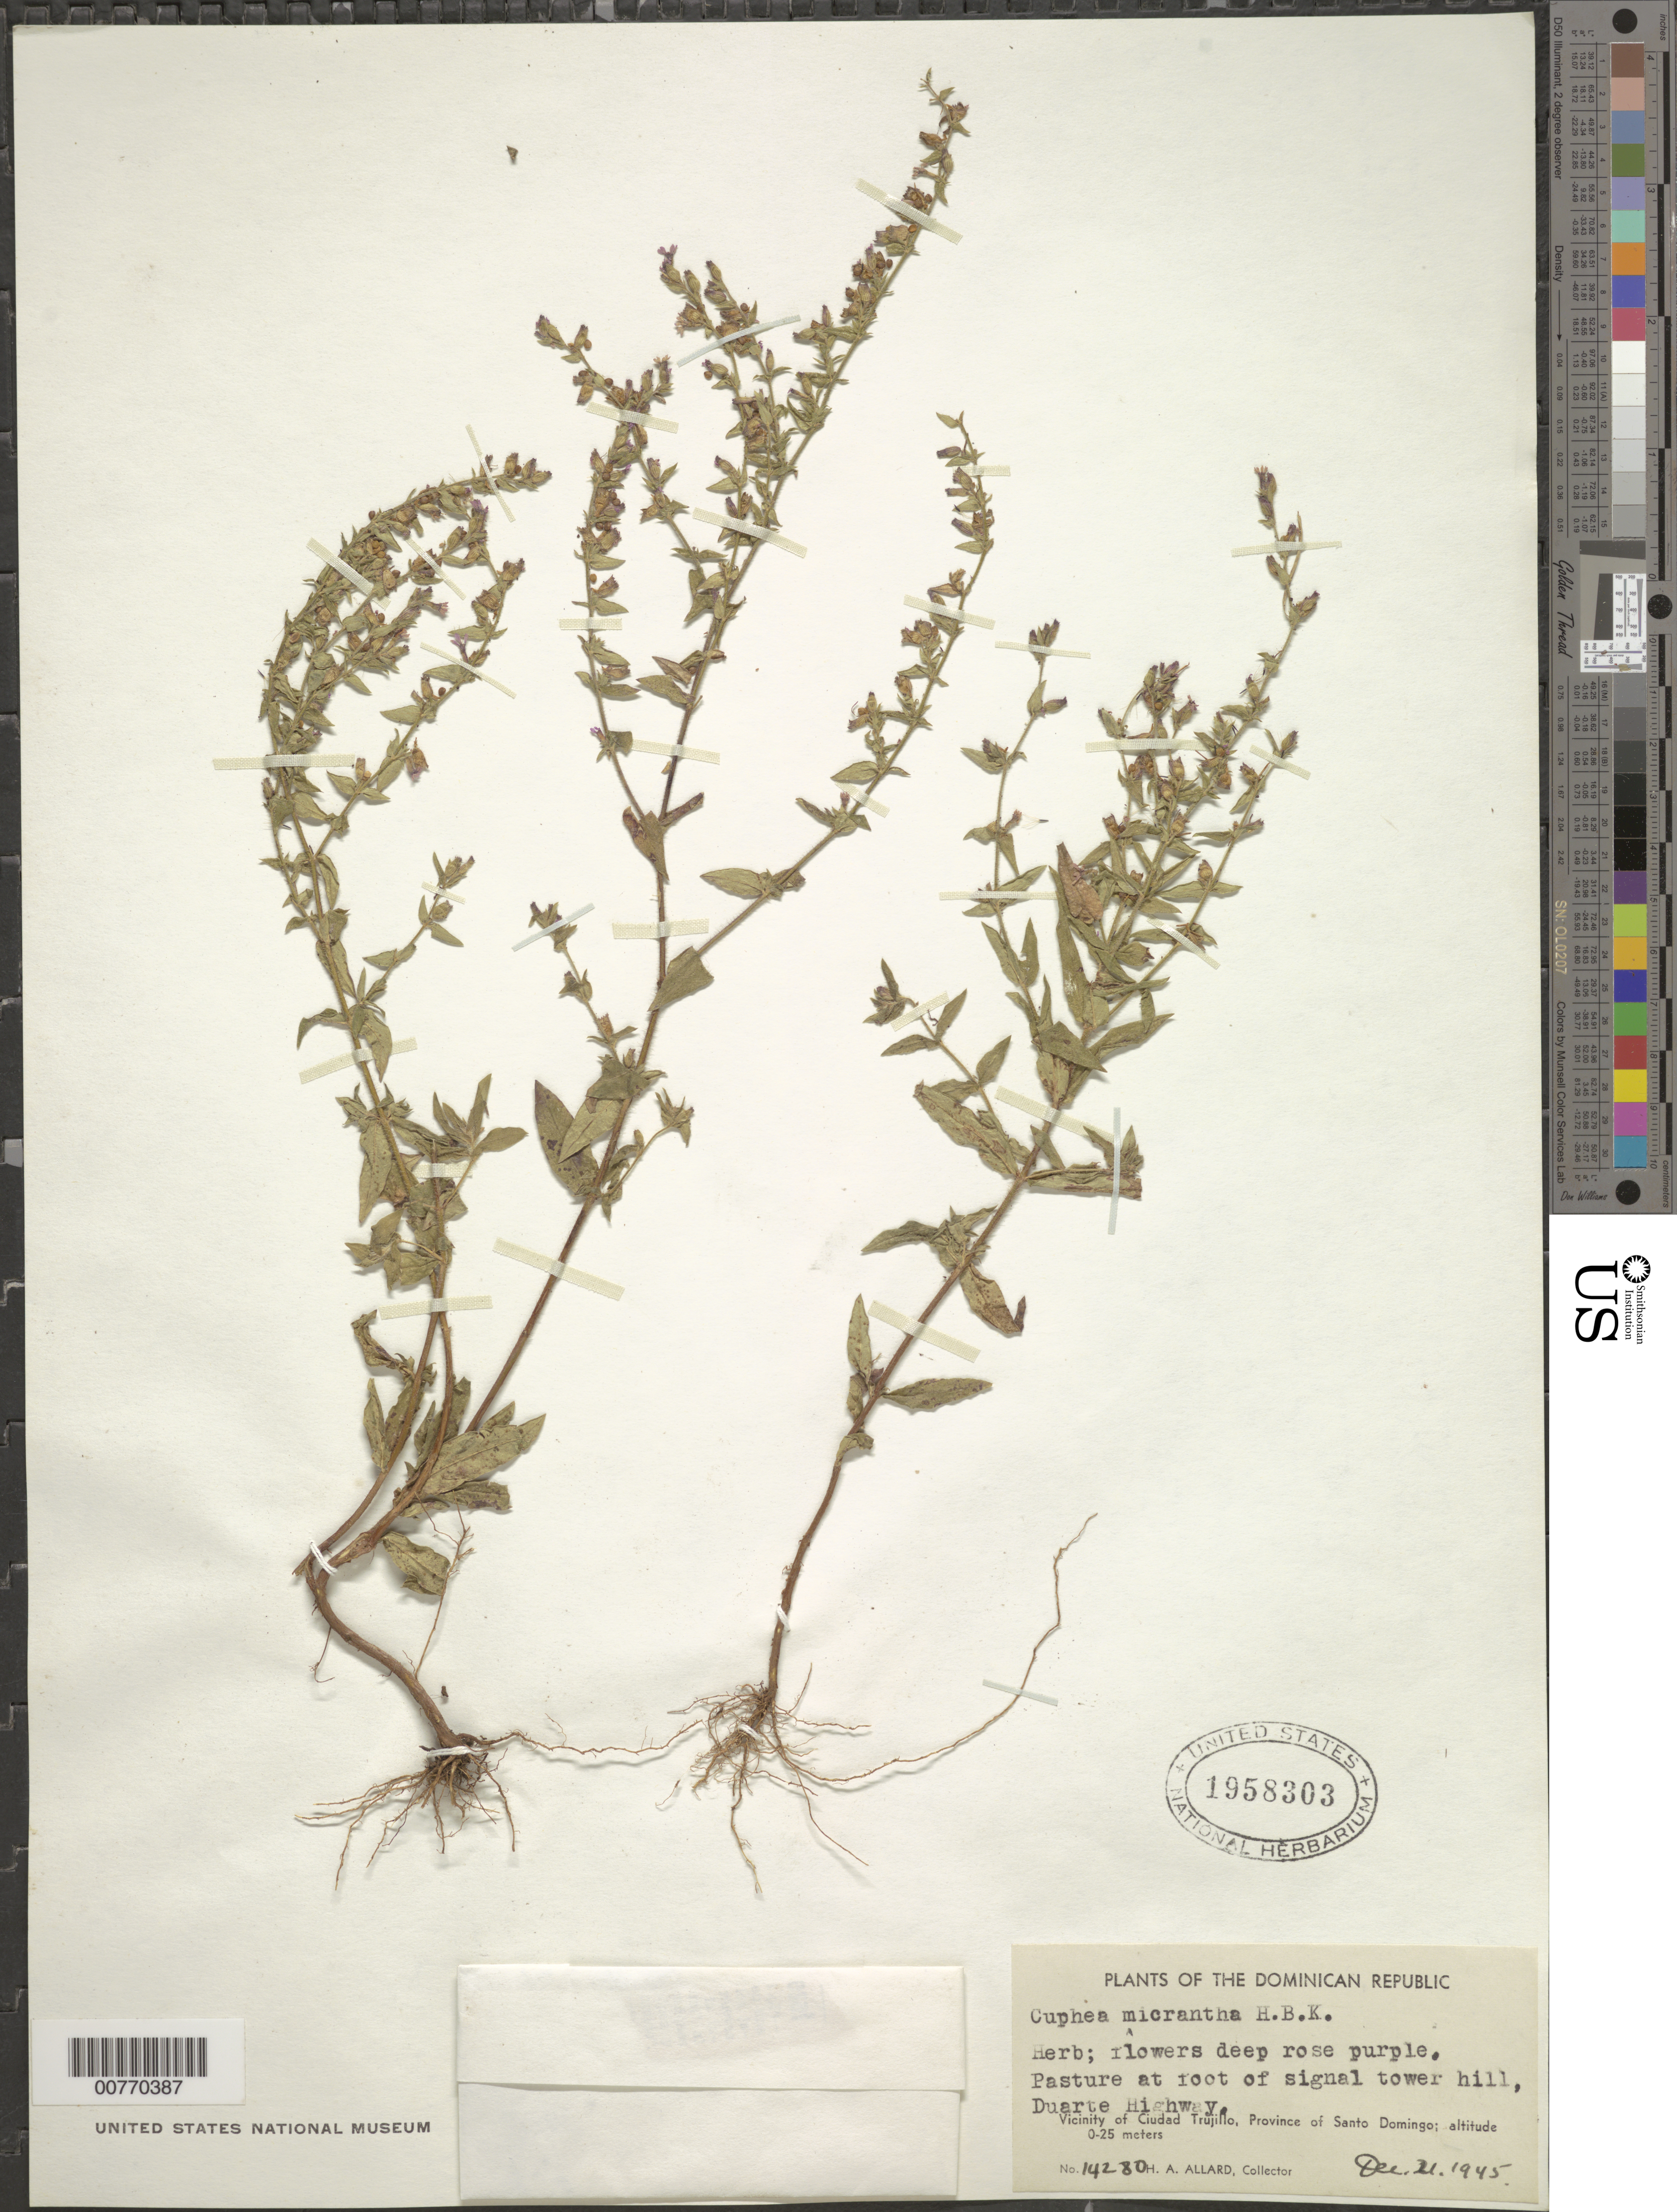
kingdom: Plantae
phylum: Tracheophyta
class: Magnoliopsida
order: Myrtales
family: Lythraceae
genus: Cuphea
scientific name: Cuphea micrantha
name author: Kunth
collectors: H. A. Allard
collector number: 14280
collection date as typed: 21 Dec 1945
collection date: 1945-12-21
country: Dominican Republic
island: Hispaniola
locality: Province of Santo Domingo, Vicinity of Ciudad Trujillo, at root of signal tower hill, Duarte Highway.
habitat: Pasture.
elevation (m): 0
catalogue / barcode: US 1958303